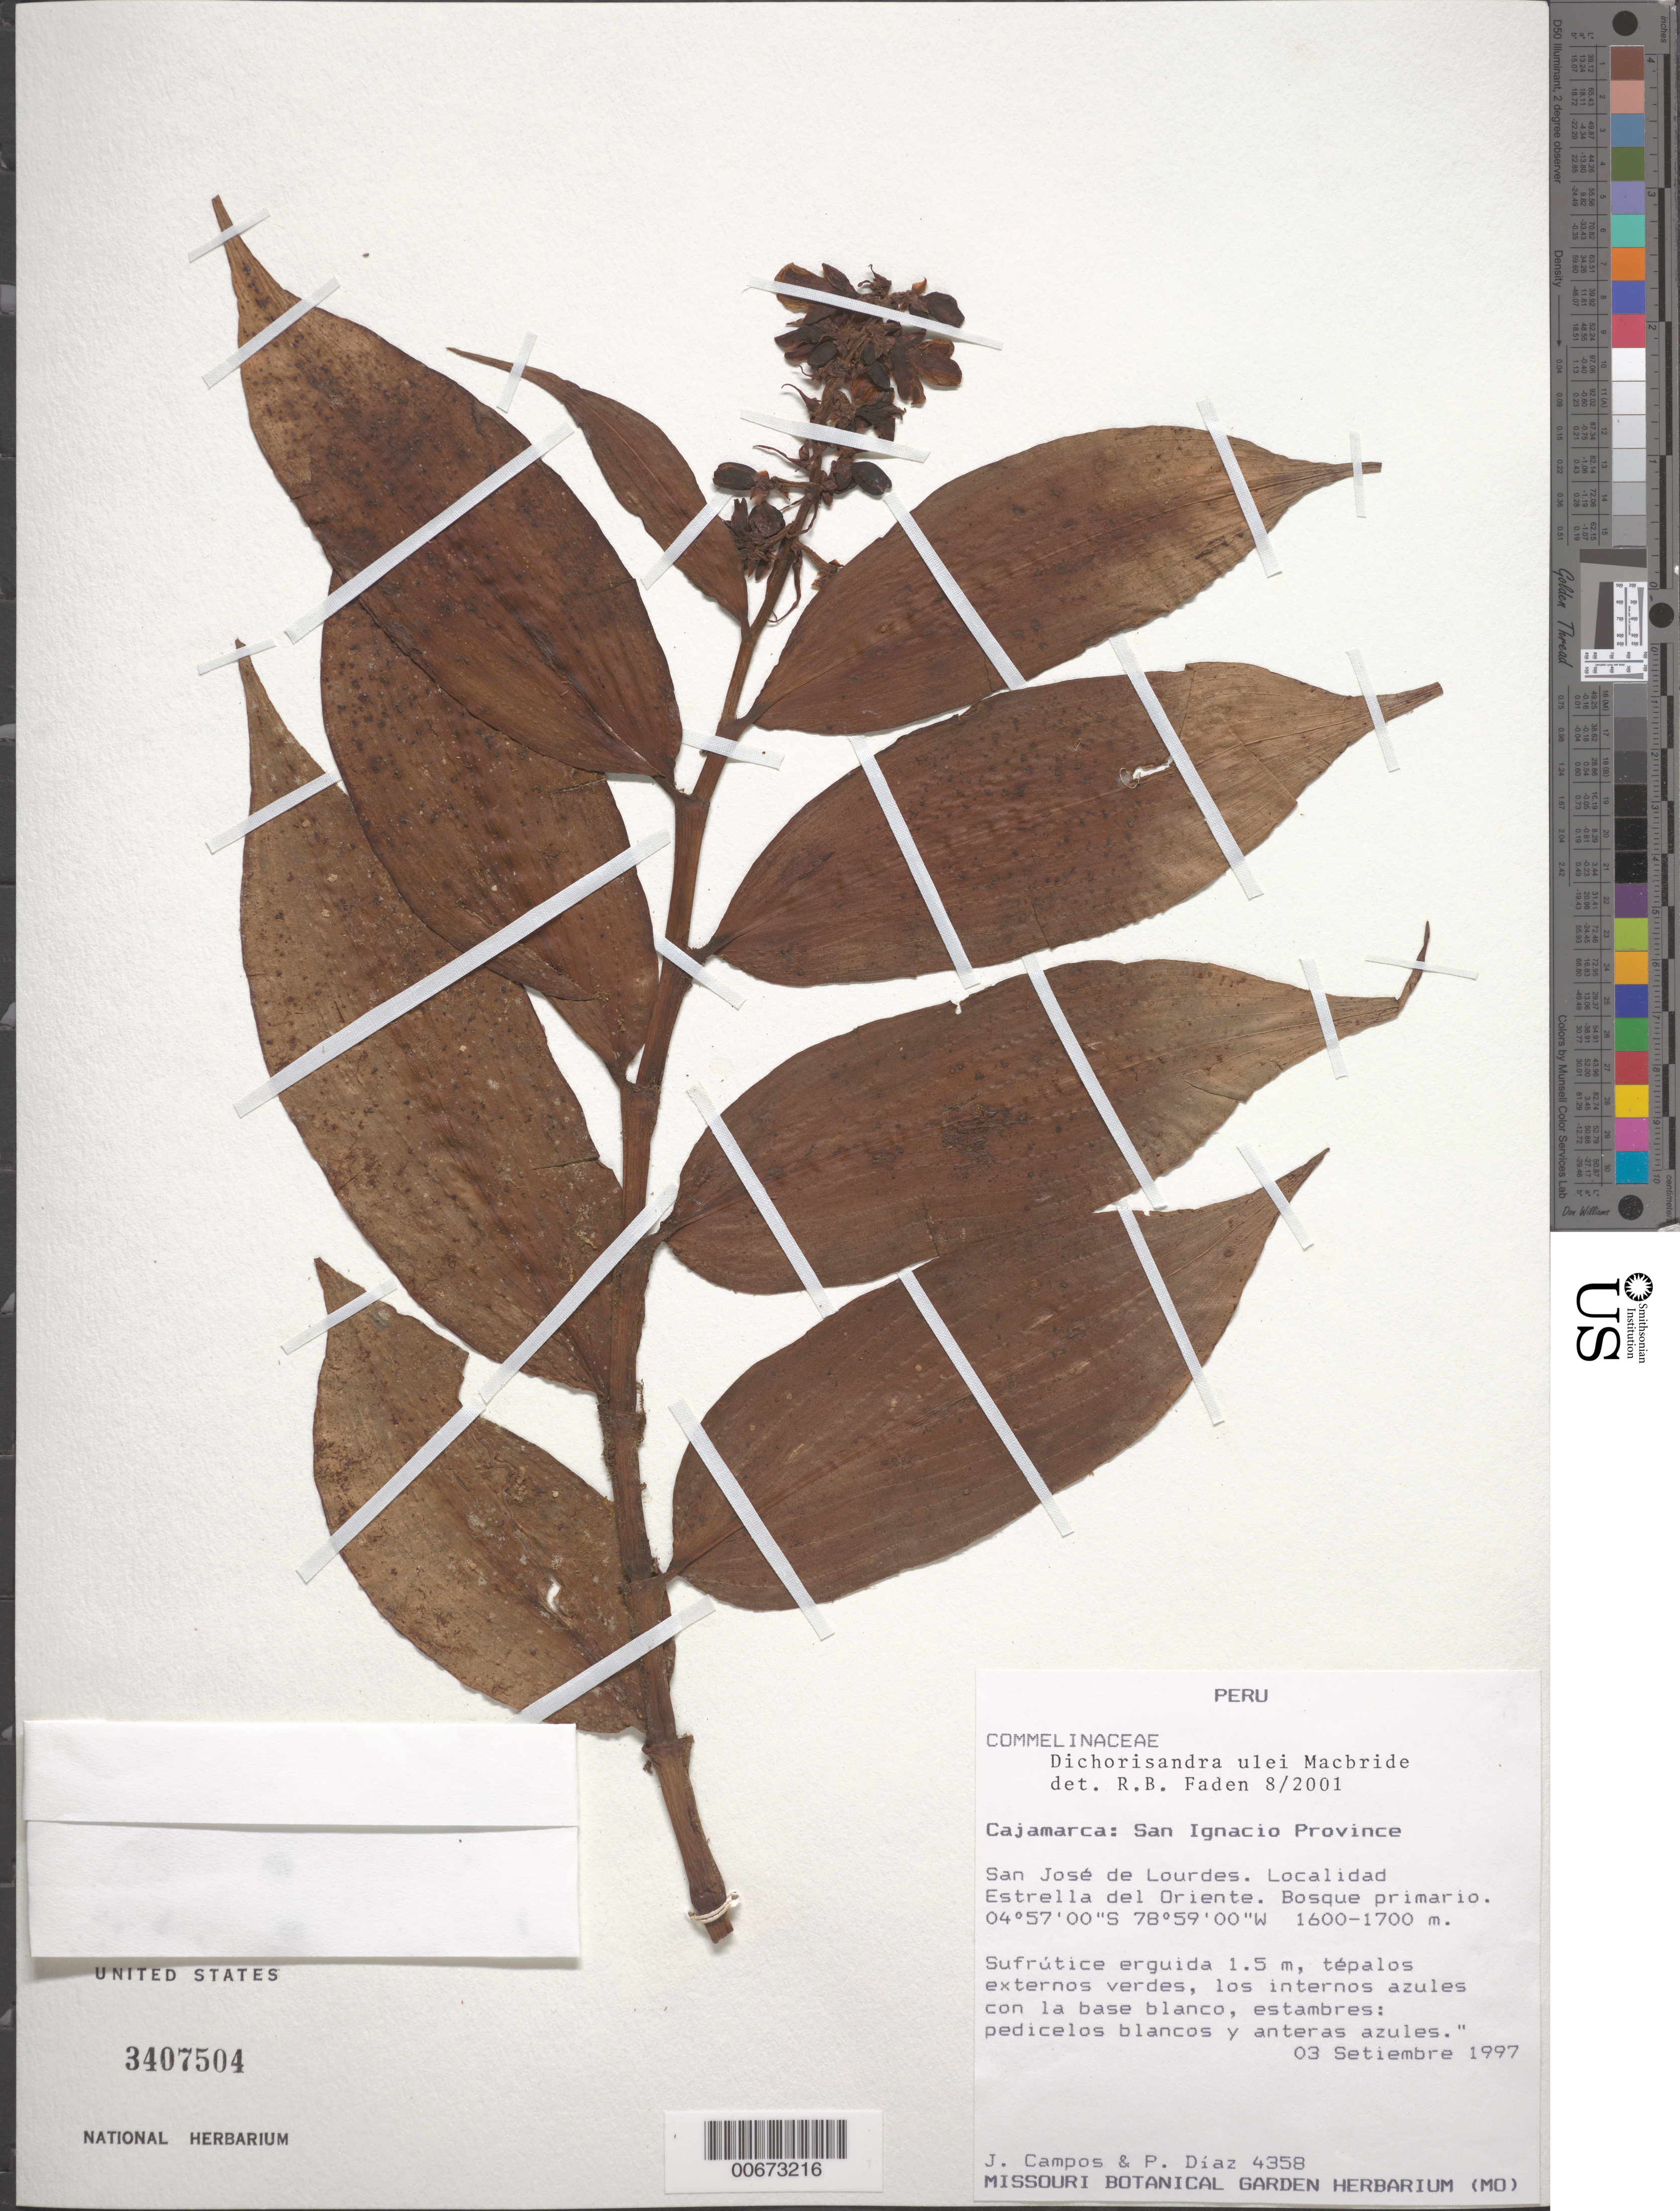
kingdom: Plantae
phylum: Tracheophyta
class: Liliopsida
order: Commelinales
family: Commelinaceae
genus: Dichorisandra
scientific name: Dichorisandra ulei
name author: J.F. Macbr.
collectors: J. Campos & W. Díaz P.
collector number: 4358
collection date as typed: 03 Sep 1997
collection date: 1997-09-03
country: Peru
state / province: Cajamarca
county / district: San Ignacio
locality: San José de Lourdes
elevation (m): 1600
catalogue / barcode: US 3407504